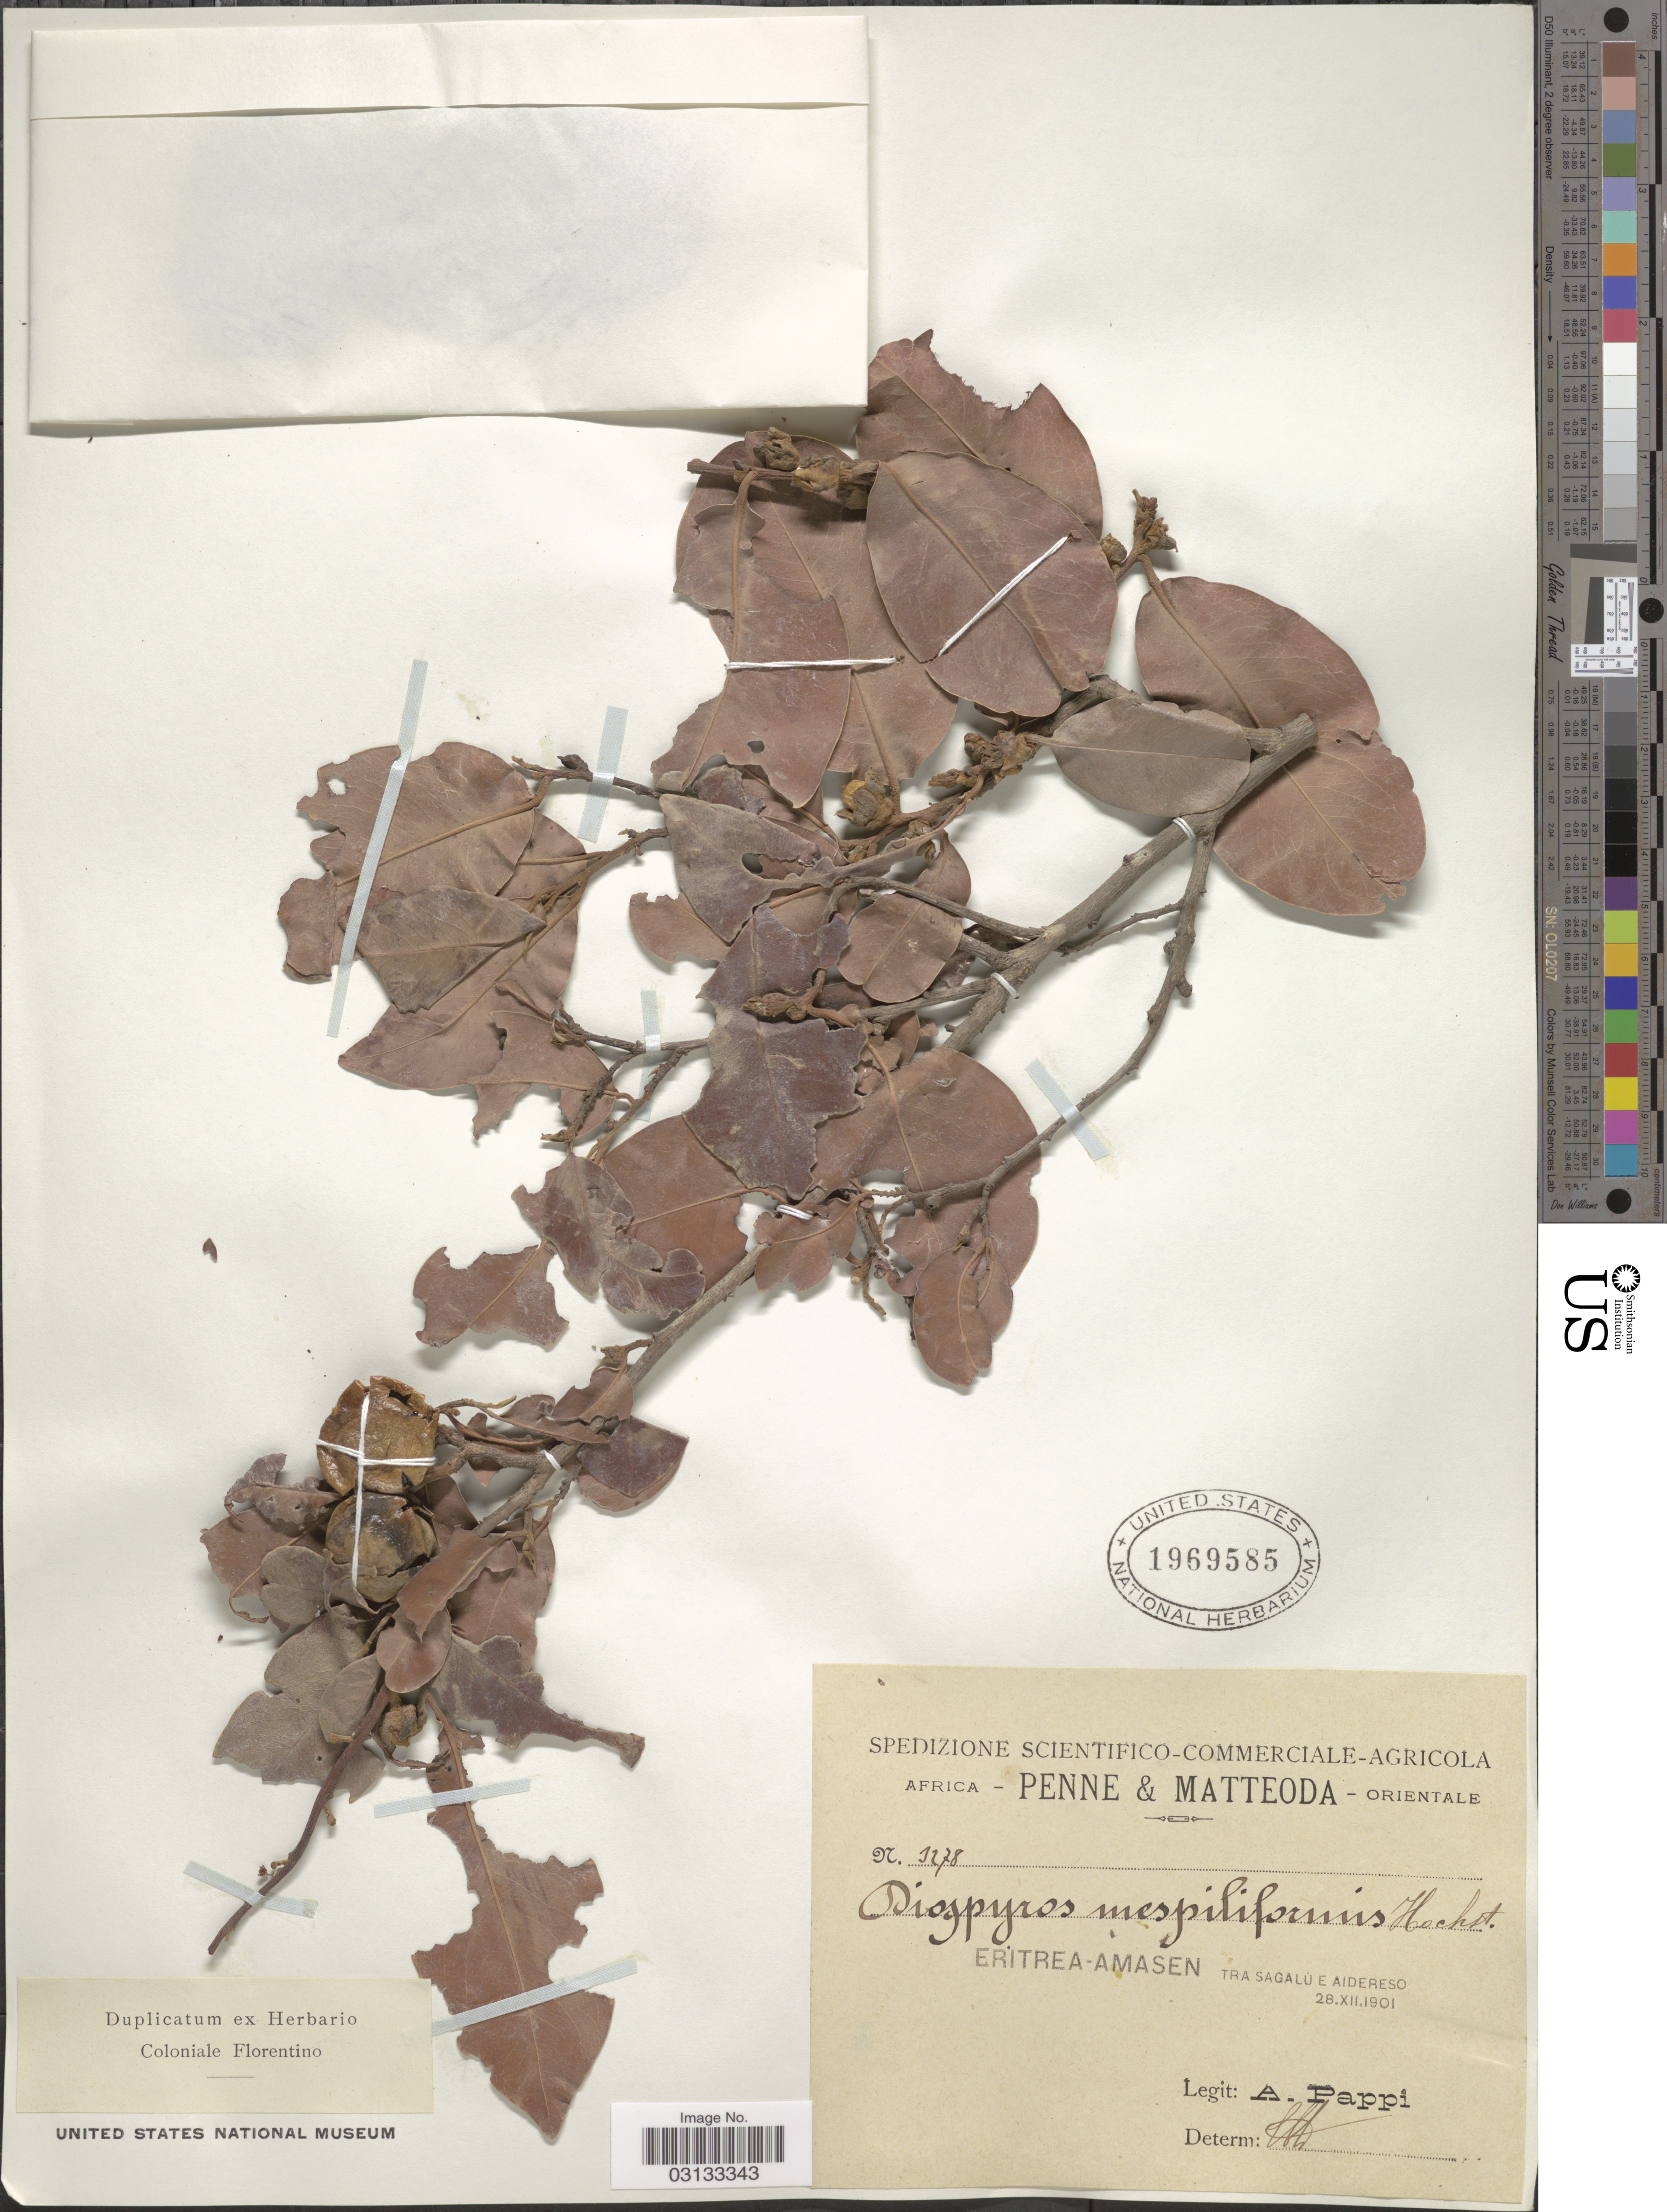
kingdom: Plantae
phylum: Tracheophyta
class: Magnoliopsida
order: Ericales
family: Ebenaceae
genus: Diospyros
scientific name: Diospyros mespiliformis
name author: Hochst. ex A. DC.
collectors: A. Pappi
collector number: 3278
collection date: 1901-12-28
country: Eritrea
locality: Africa Orientale, Eritrea-Amasen tra Sagalù aidereso.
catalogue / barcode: US 1969585